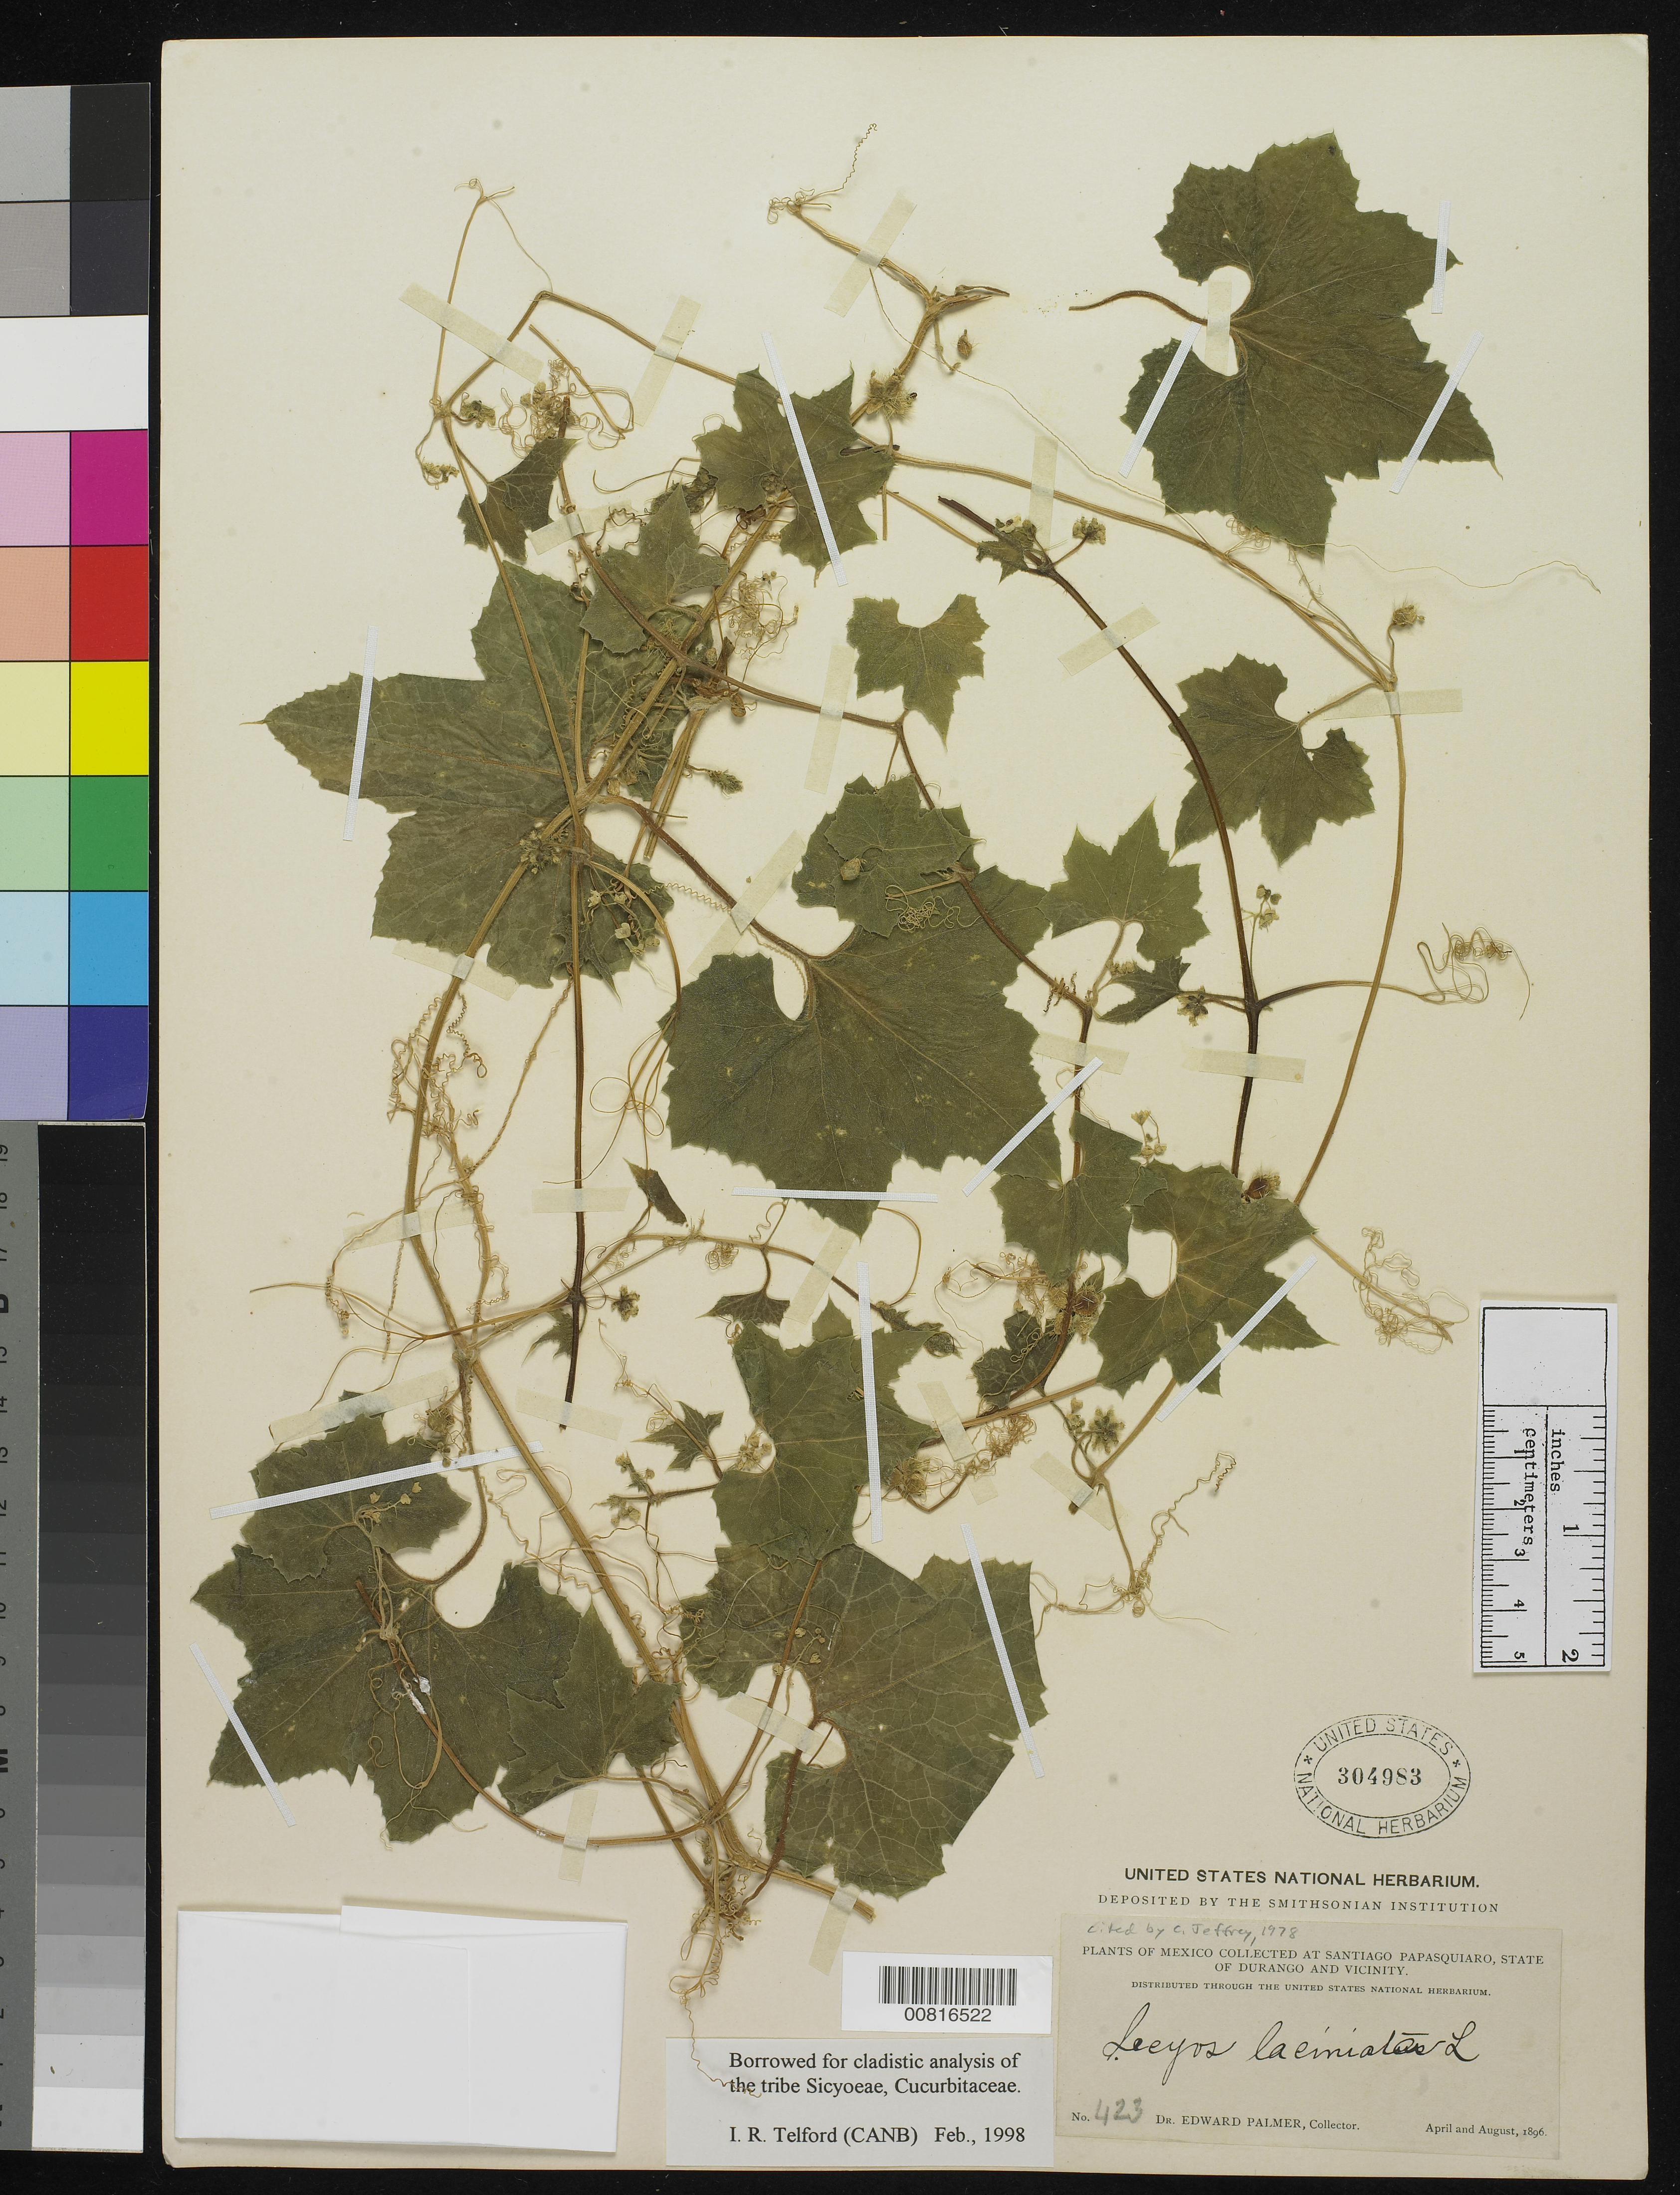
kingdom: Plantae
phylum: Tracheophyta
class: Magnoliopsida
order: Cucurbitales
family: Cucurbitaceae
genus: Sicyos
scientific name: Sicyos laciniatus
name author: L.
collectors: E. Palmer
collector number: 423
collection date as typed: Apr 1896 to -- Aug 1896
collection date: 1896-04/1896-08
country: Mexico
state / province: Durango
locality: Santiago Papasquiaro, Durango and vicinity.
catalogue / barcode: US 304983